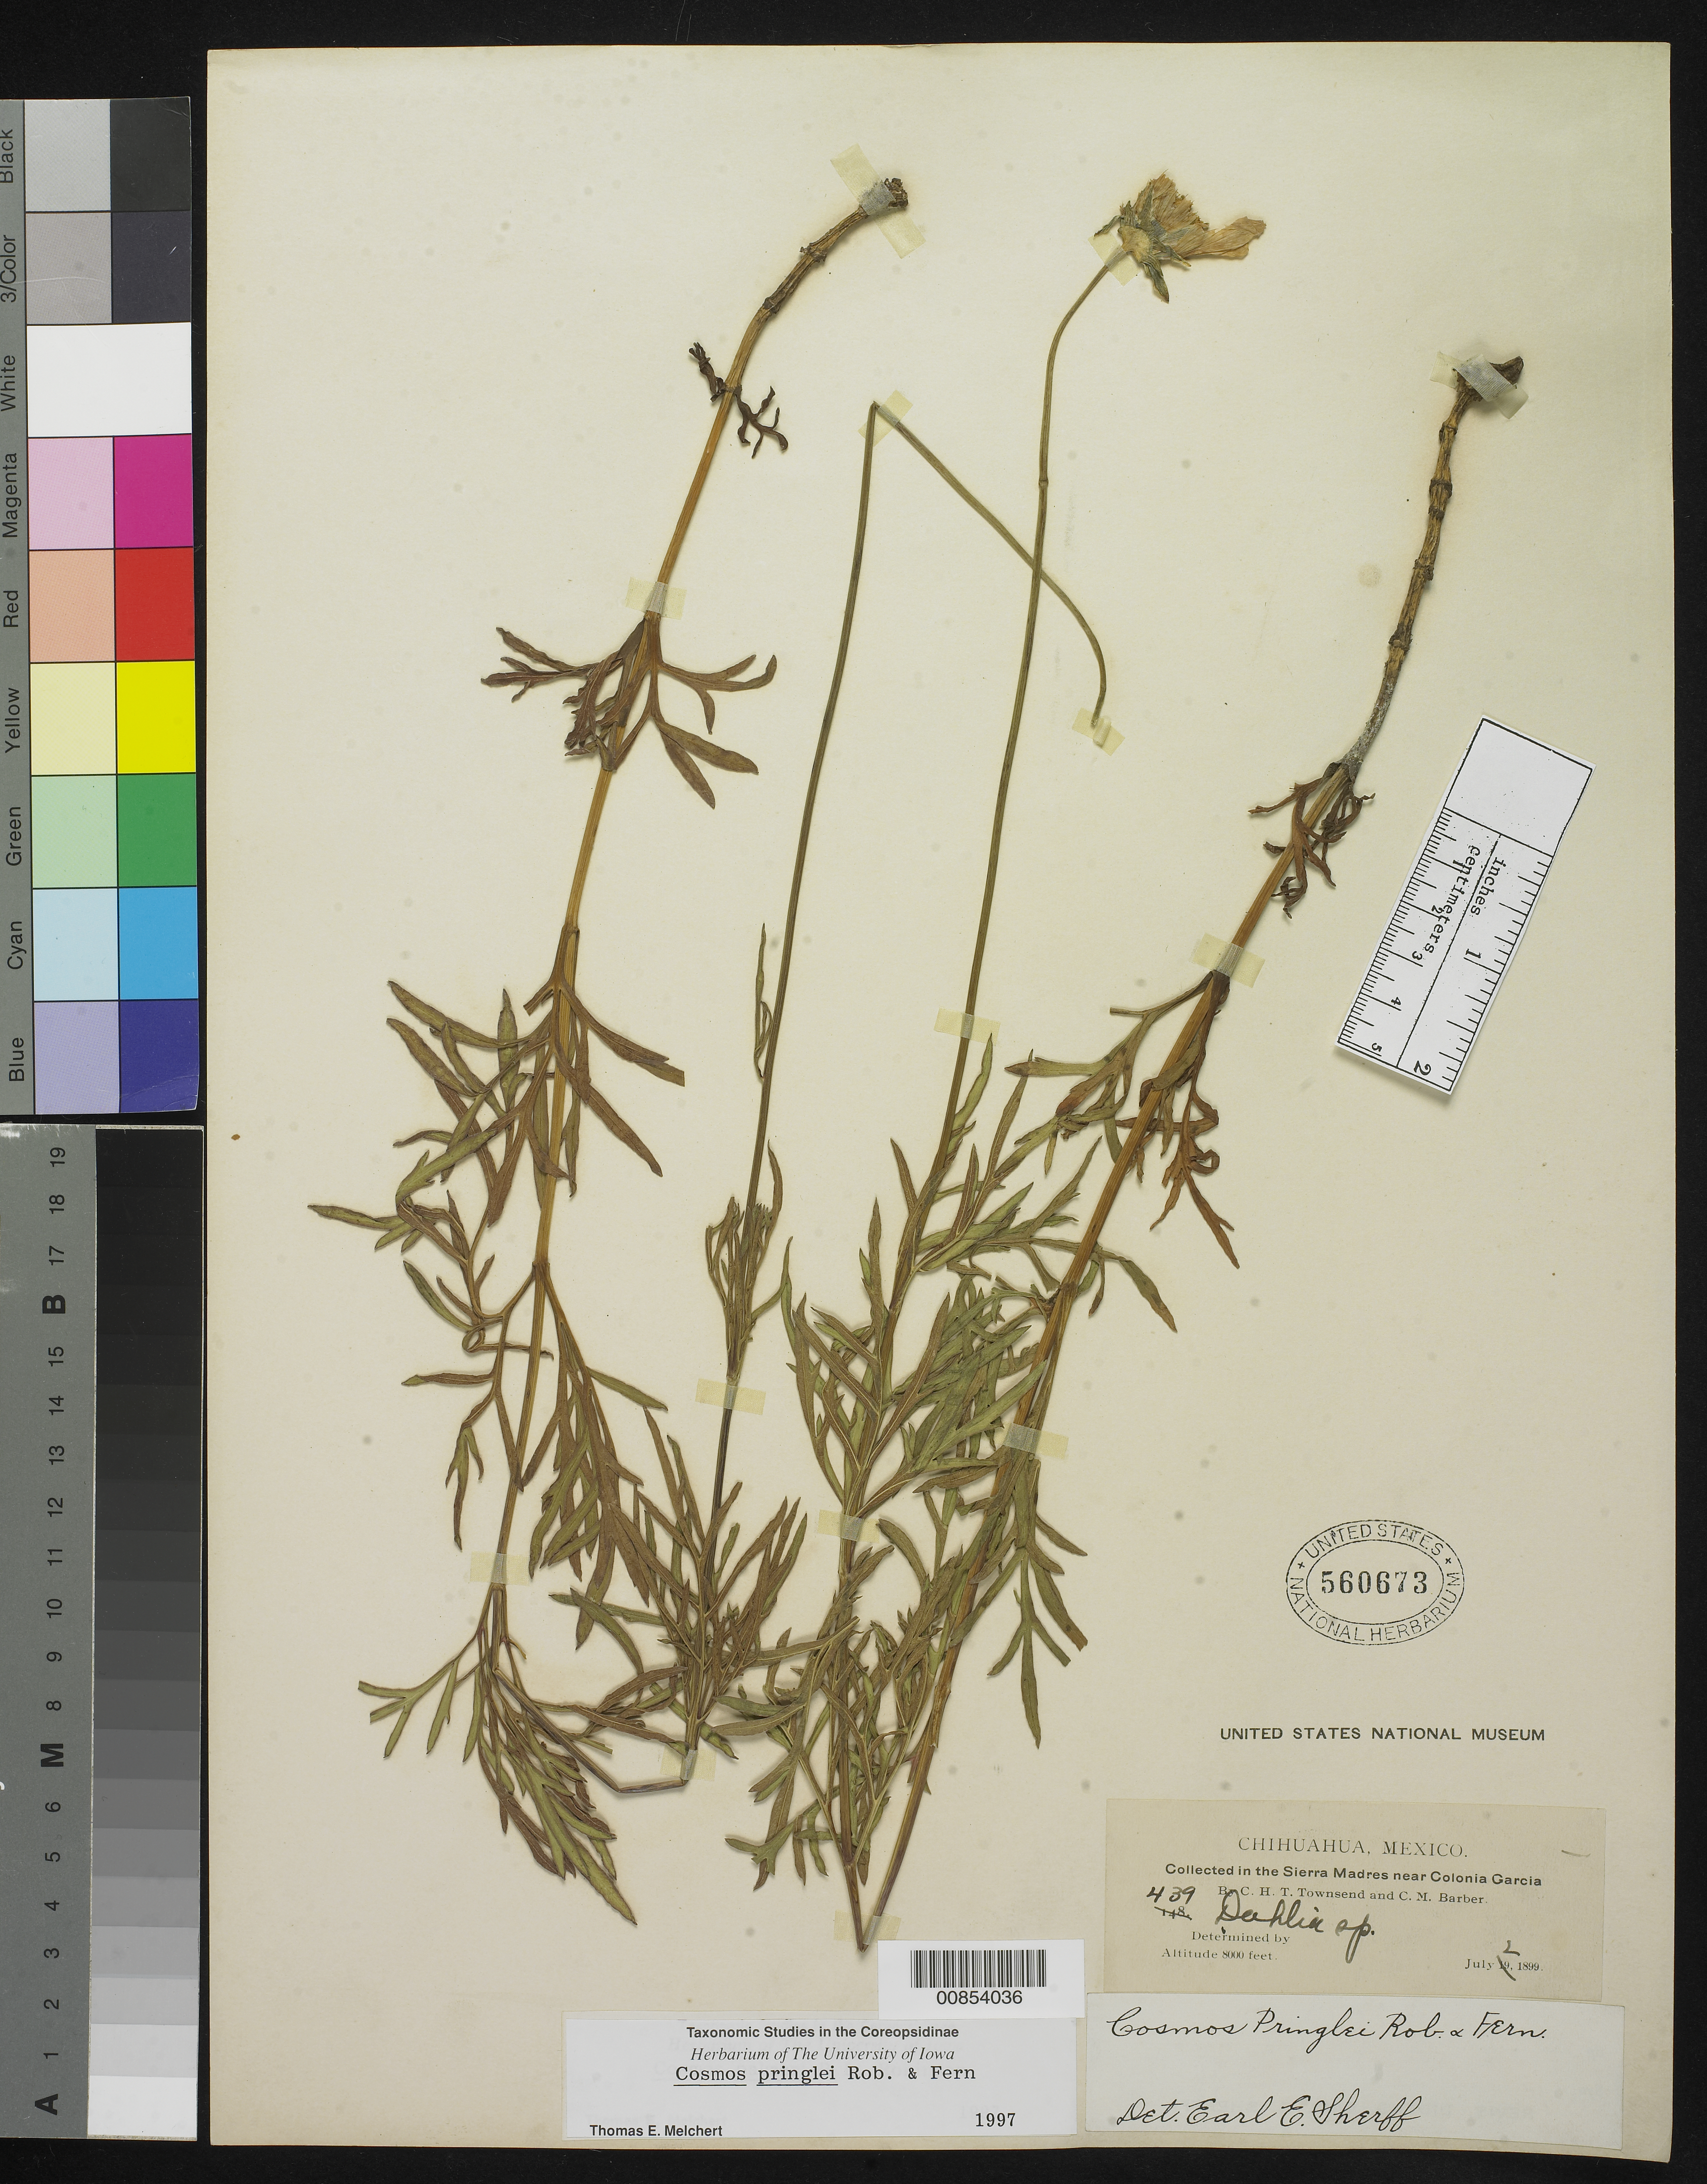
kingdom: Plantae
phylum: Tracheophyta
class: Magnoliopsida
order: Asterales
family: Asteraceae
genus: Cosmos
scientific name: Cosmos pringlei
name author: B.L. Rob. & Fernald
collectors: C. H. T. Townsend & C. Barber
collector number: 439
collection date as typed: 02 Jul 1899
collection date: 1899-07-02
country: Mexico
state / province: Chihuahua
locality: Sierra Madre near Colonia García.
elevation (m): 2438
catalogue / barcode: US 560673